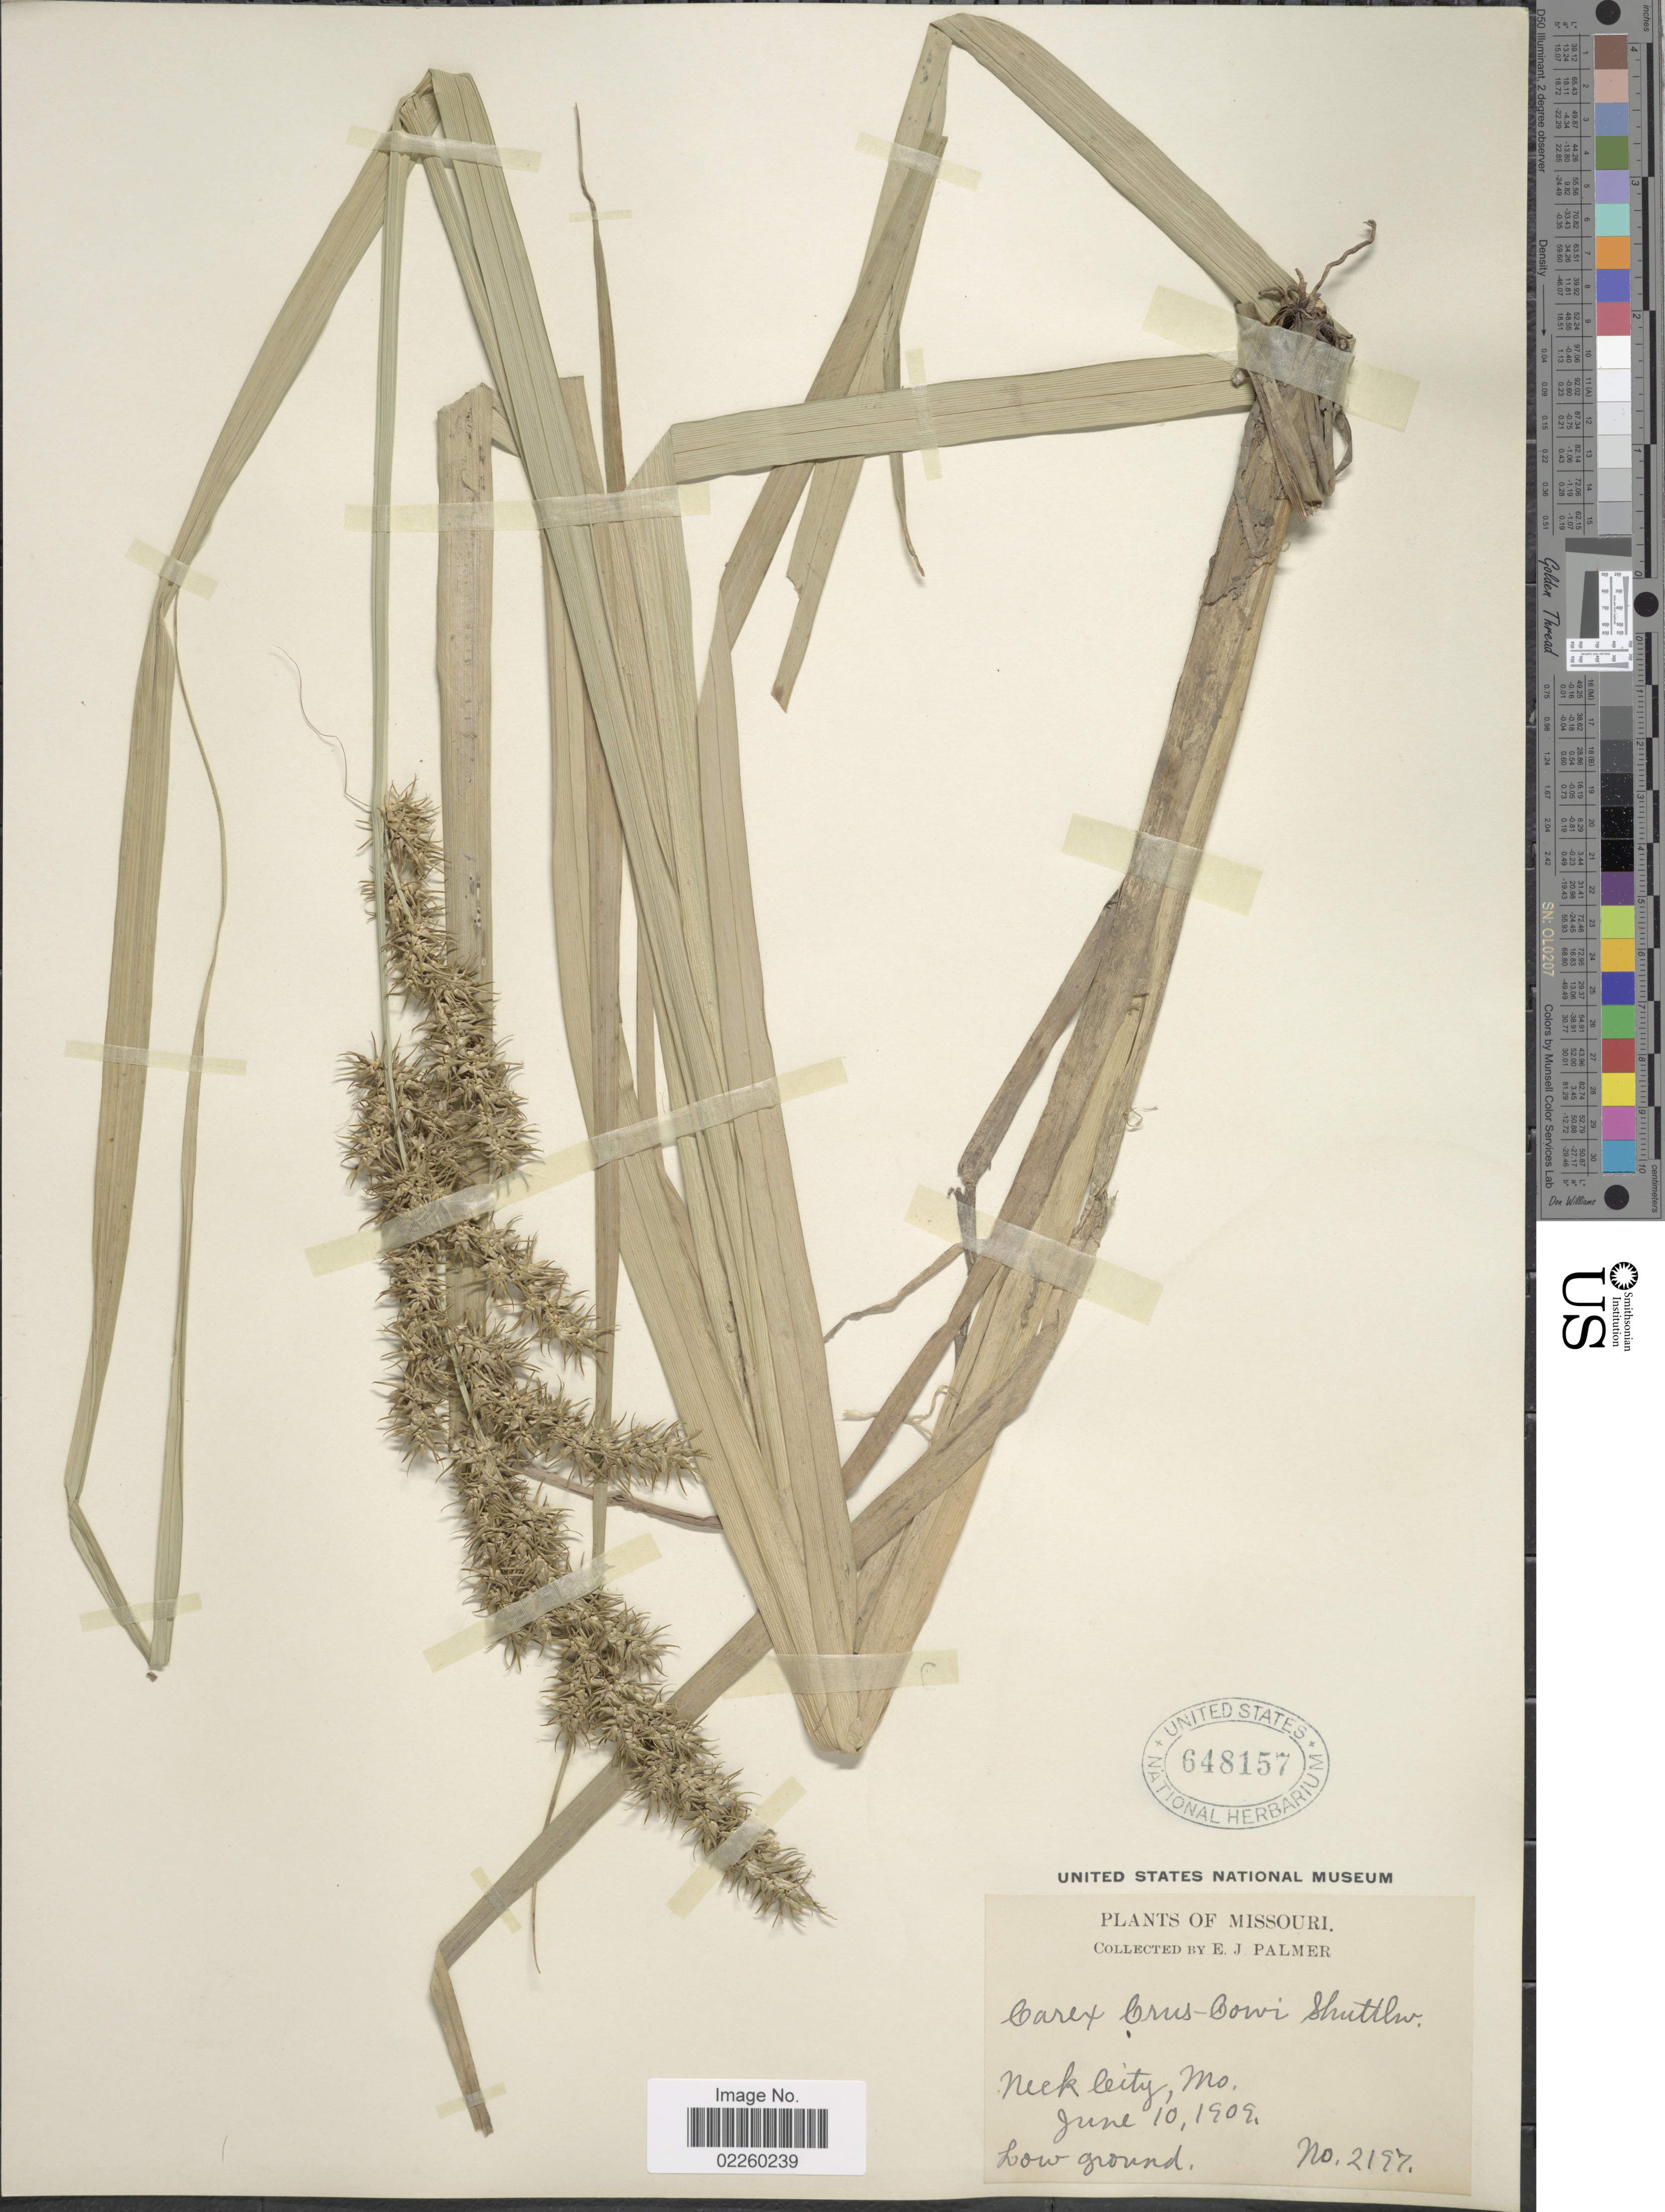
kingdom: Plantae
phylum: Tracheophyta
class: Liliopsida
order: Poales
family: Cyperaceae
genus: Carex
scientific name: Carex crus-corvi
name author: Shuttlew. ex Kunze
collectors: E. J. Palmer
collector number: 2197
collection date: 1909-06-10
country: United States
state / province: Missouri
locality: Neck City, Mo.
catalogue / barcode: US 648157